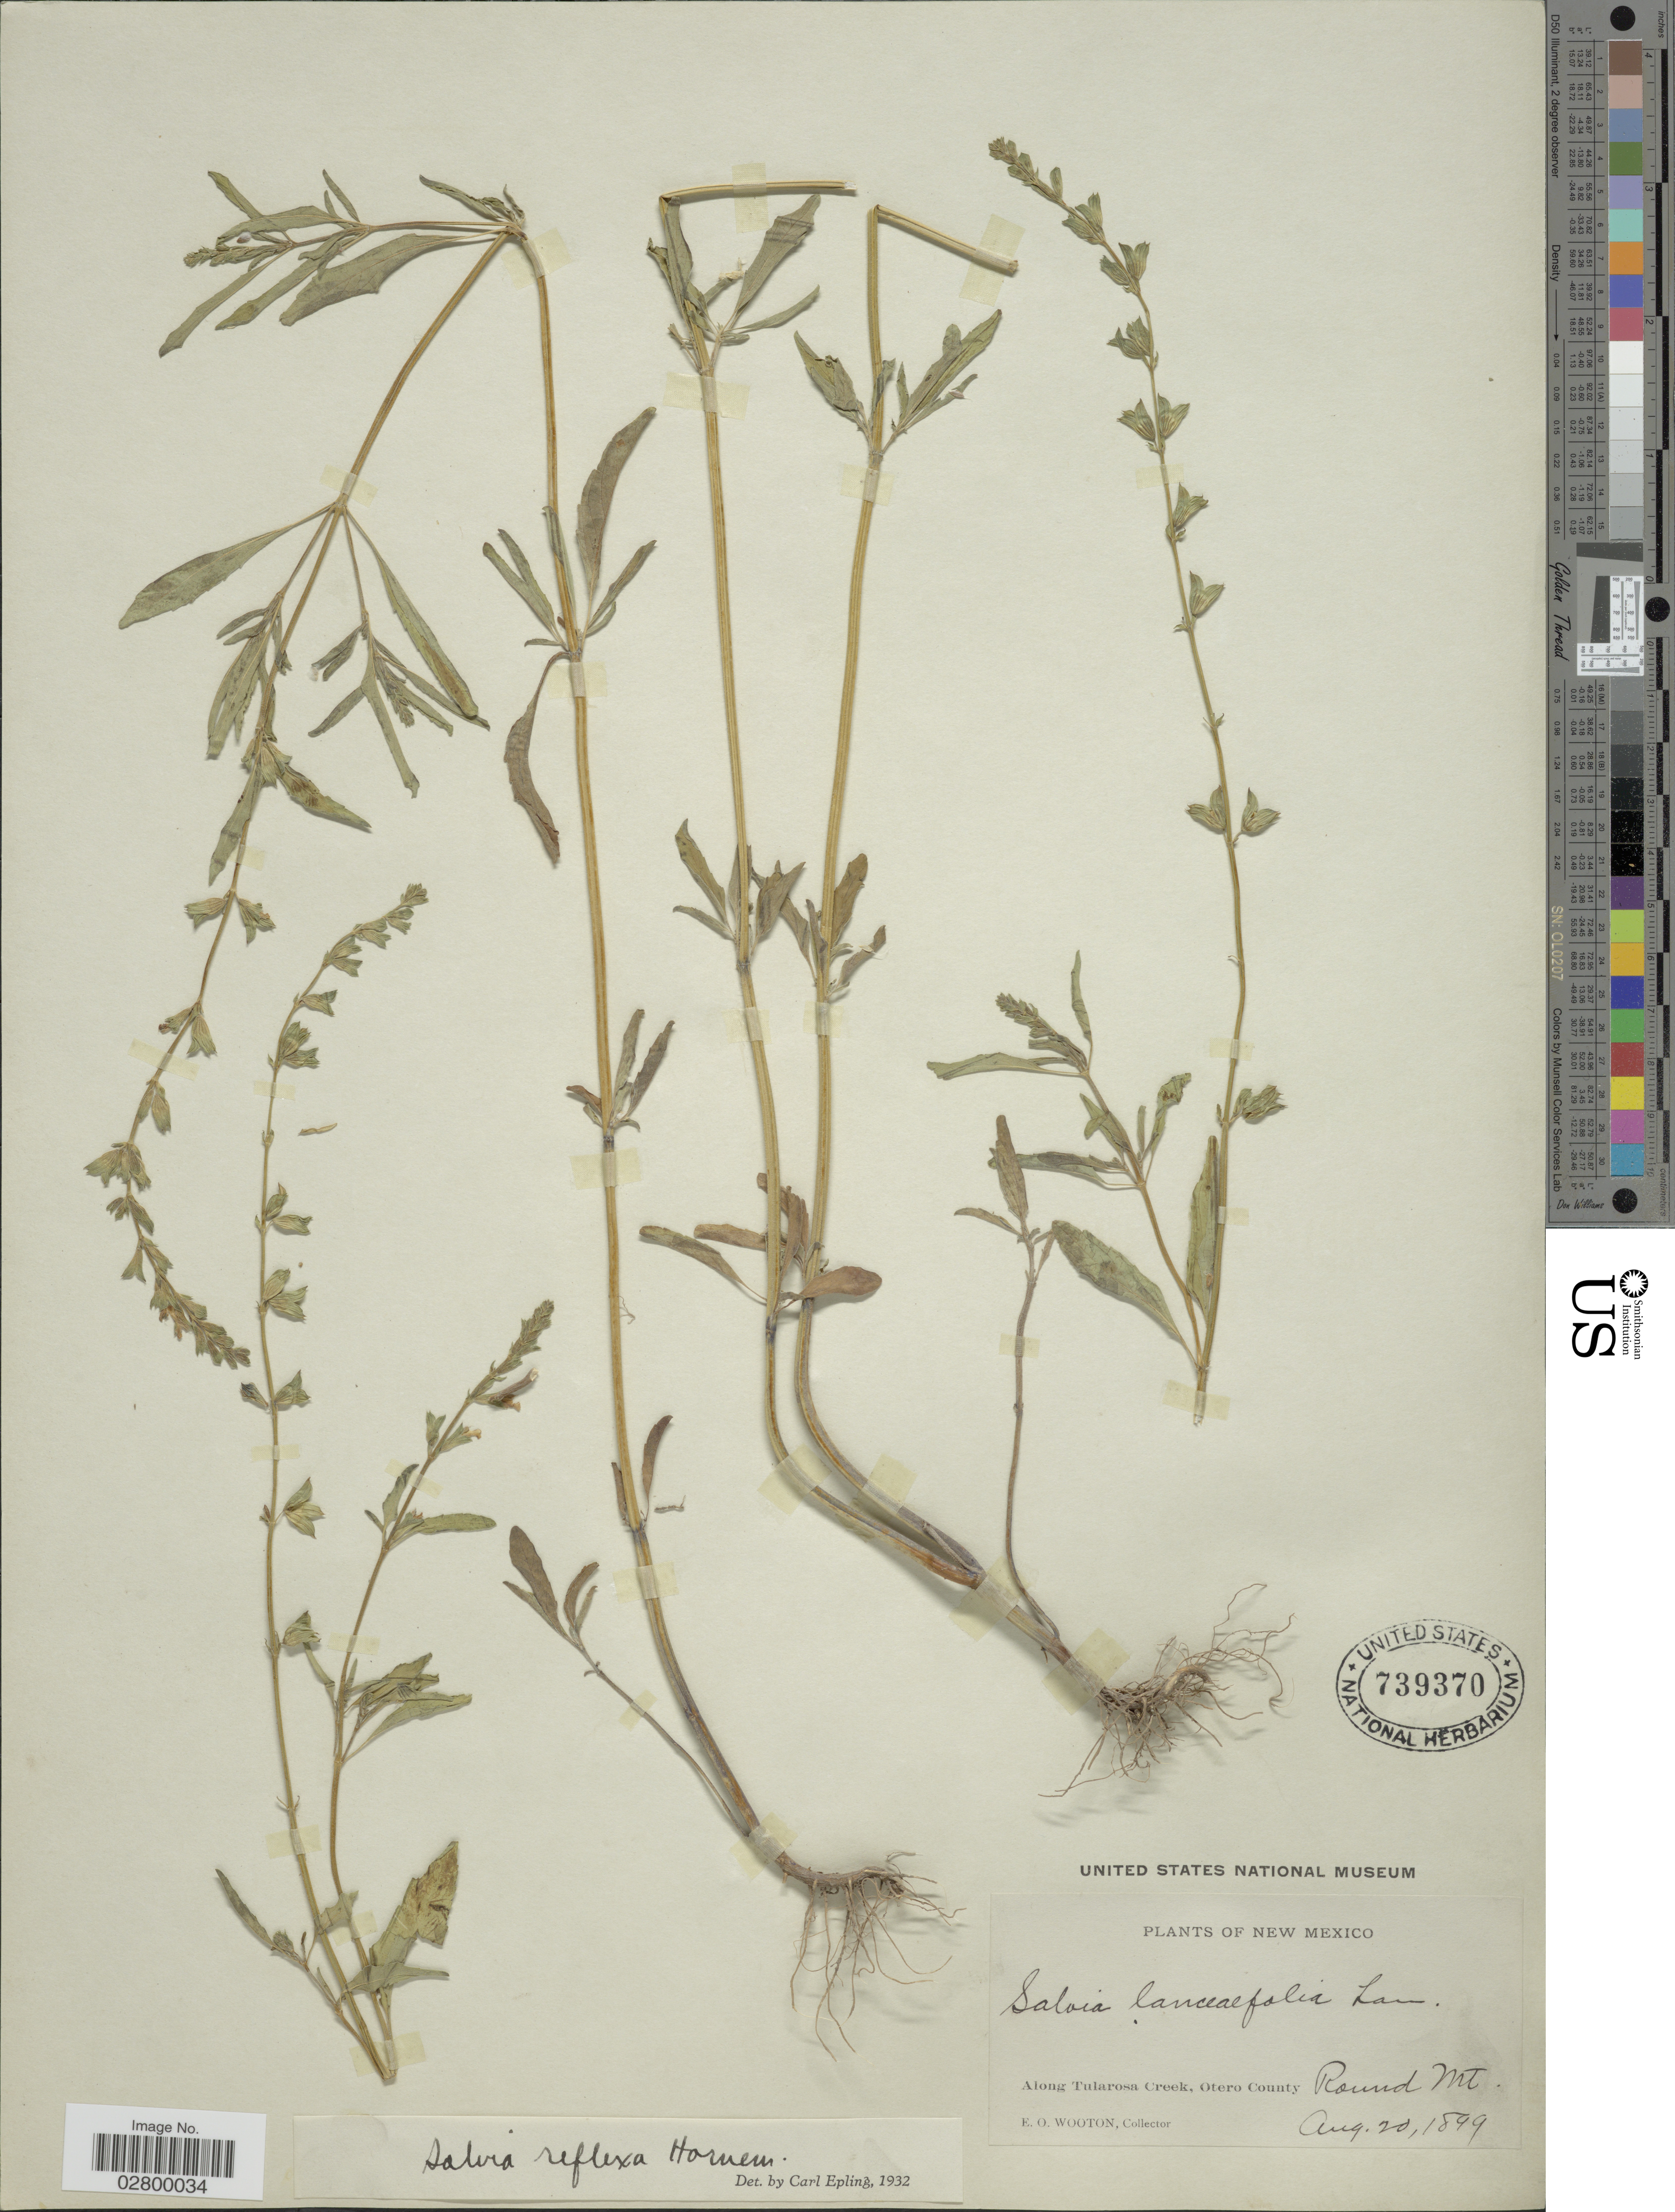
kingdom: Plantae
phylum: Tracheophyta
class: Magnoliopsida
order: Lamiales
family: Lamiaceae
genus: Salvia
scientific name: Salvia reflexa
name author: Hornem.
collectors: E. O. Wooton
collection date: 1899-08-20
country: United States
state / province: New Mexico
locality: Along Tularosa Creek, Otero County. Round Mt.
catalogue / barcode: US 739370